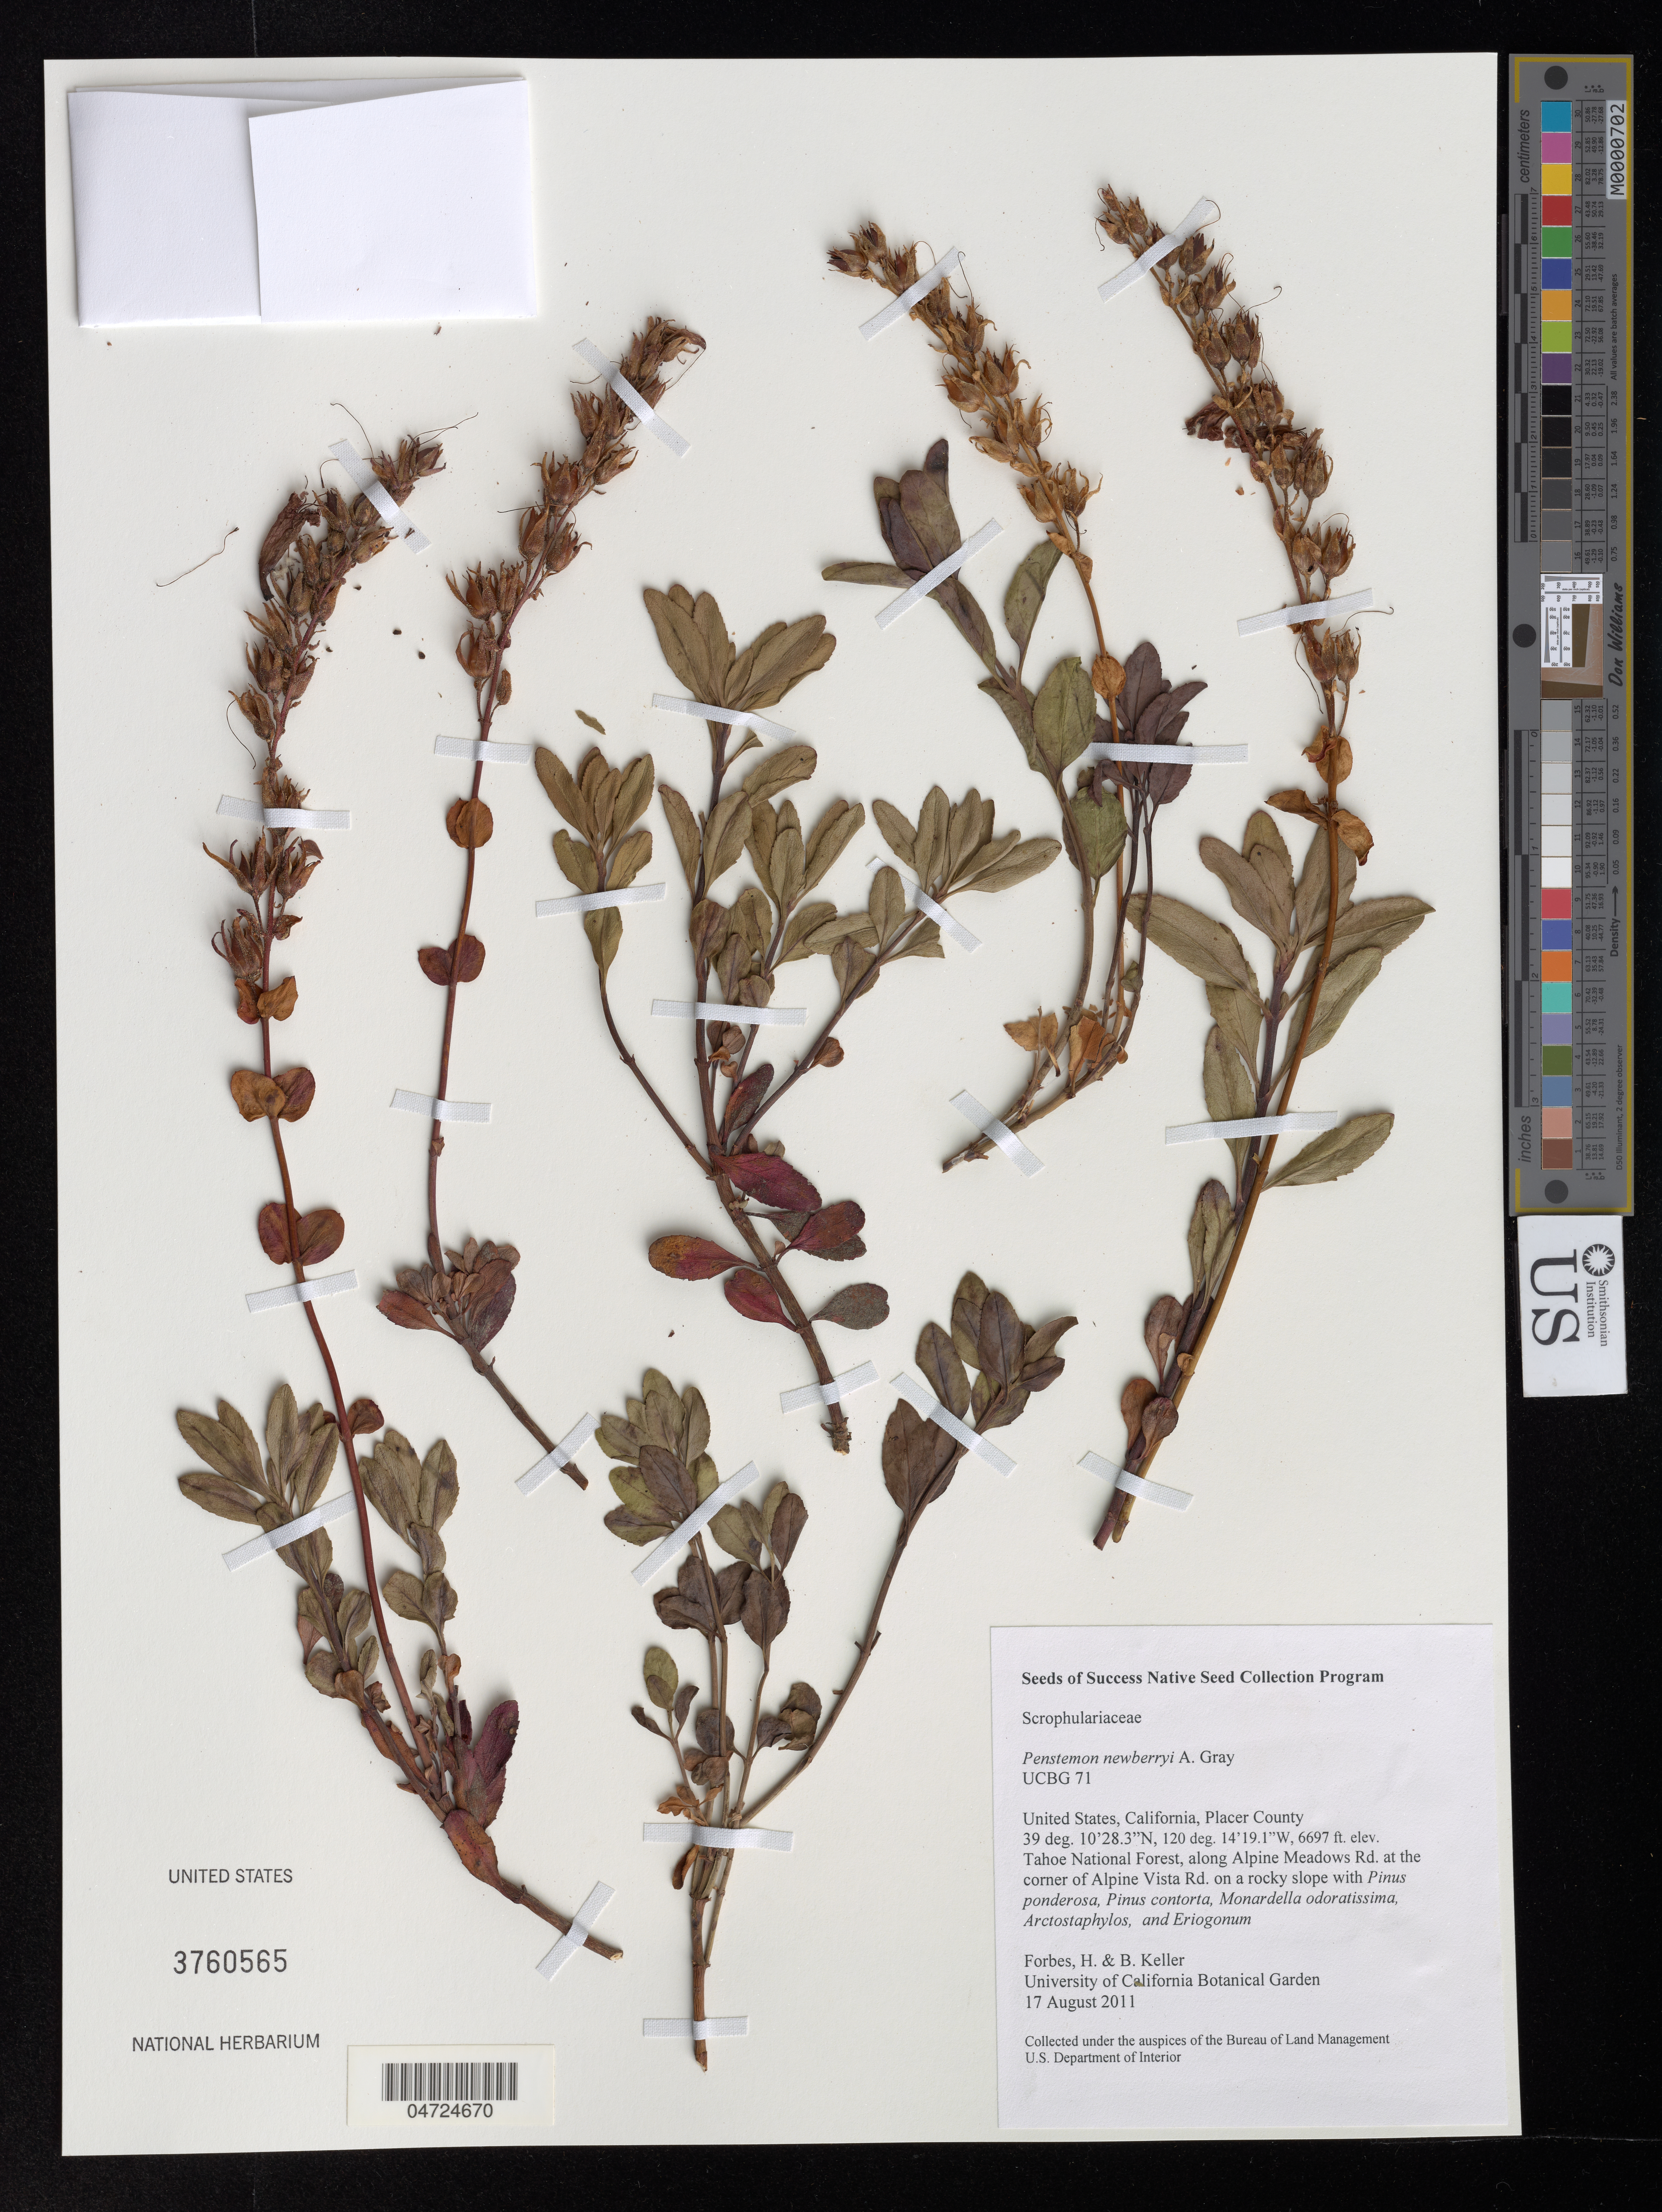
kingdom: Plantae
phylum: Tracheophyta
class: Magnoliopsida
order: Lamiales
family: Plantaginaceae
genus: Penstemon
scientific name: Penstemon newberryi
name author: A. Gray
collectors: H. Forbes & B. Keller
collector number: UCBG 71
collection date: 2011-08-17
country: United States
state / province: California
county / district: Placer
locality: Placer County. Tahoe National Forest, along Alpine Meadows Rd. at the corner of Alpine Vista Rd.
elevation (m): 2041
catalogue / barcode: US 3760565